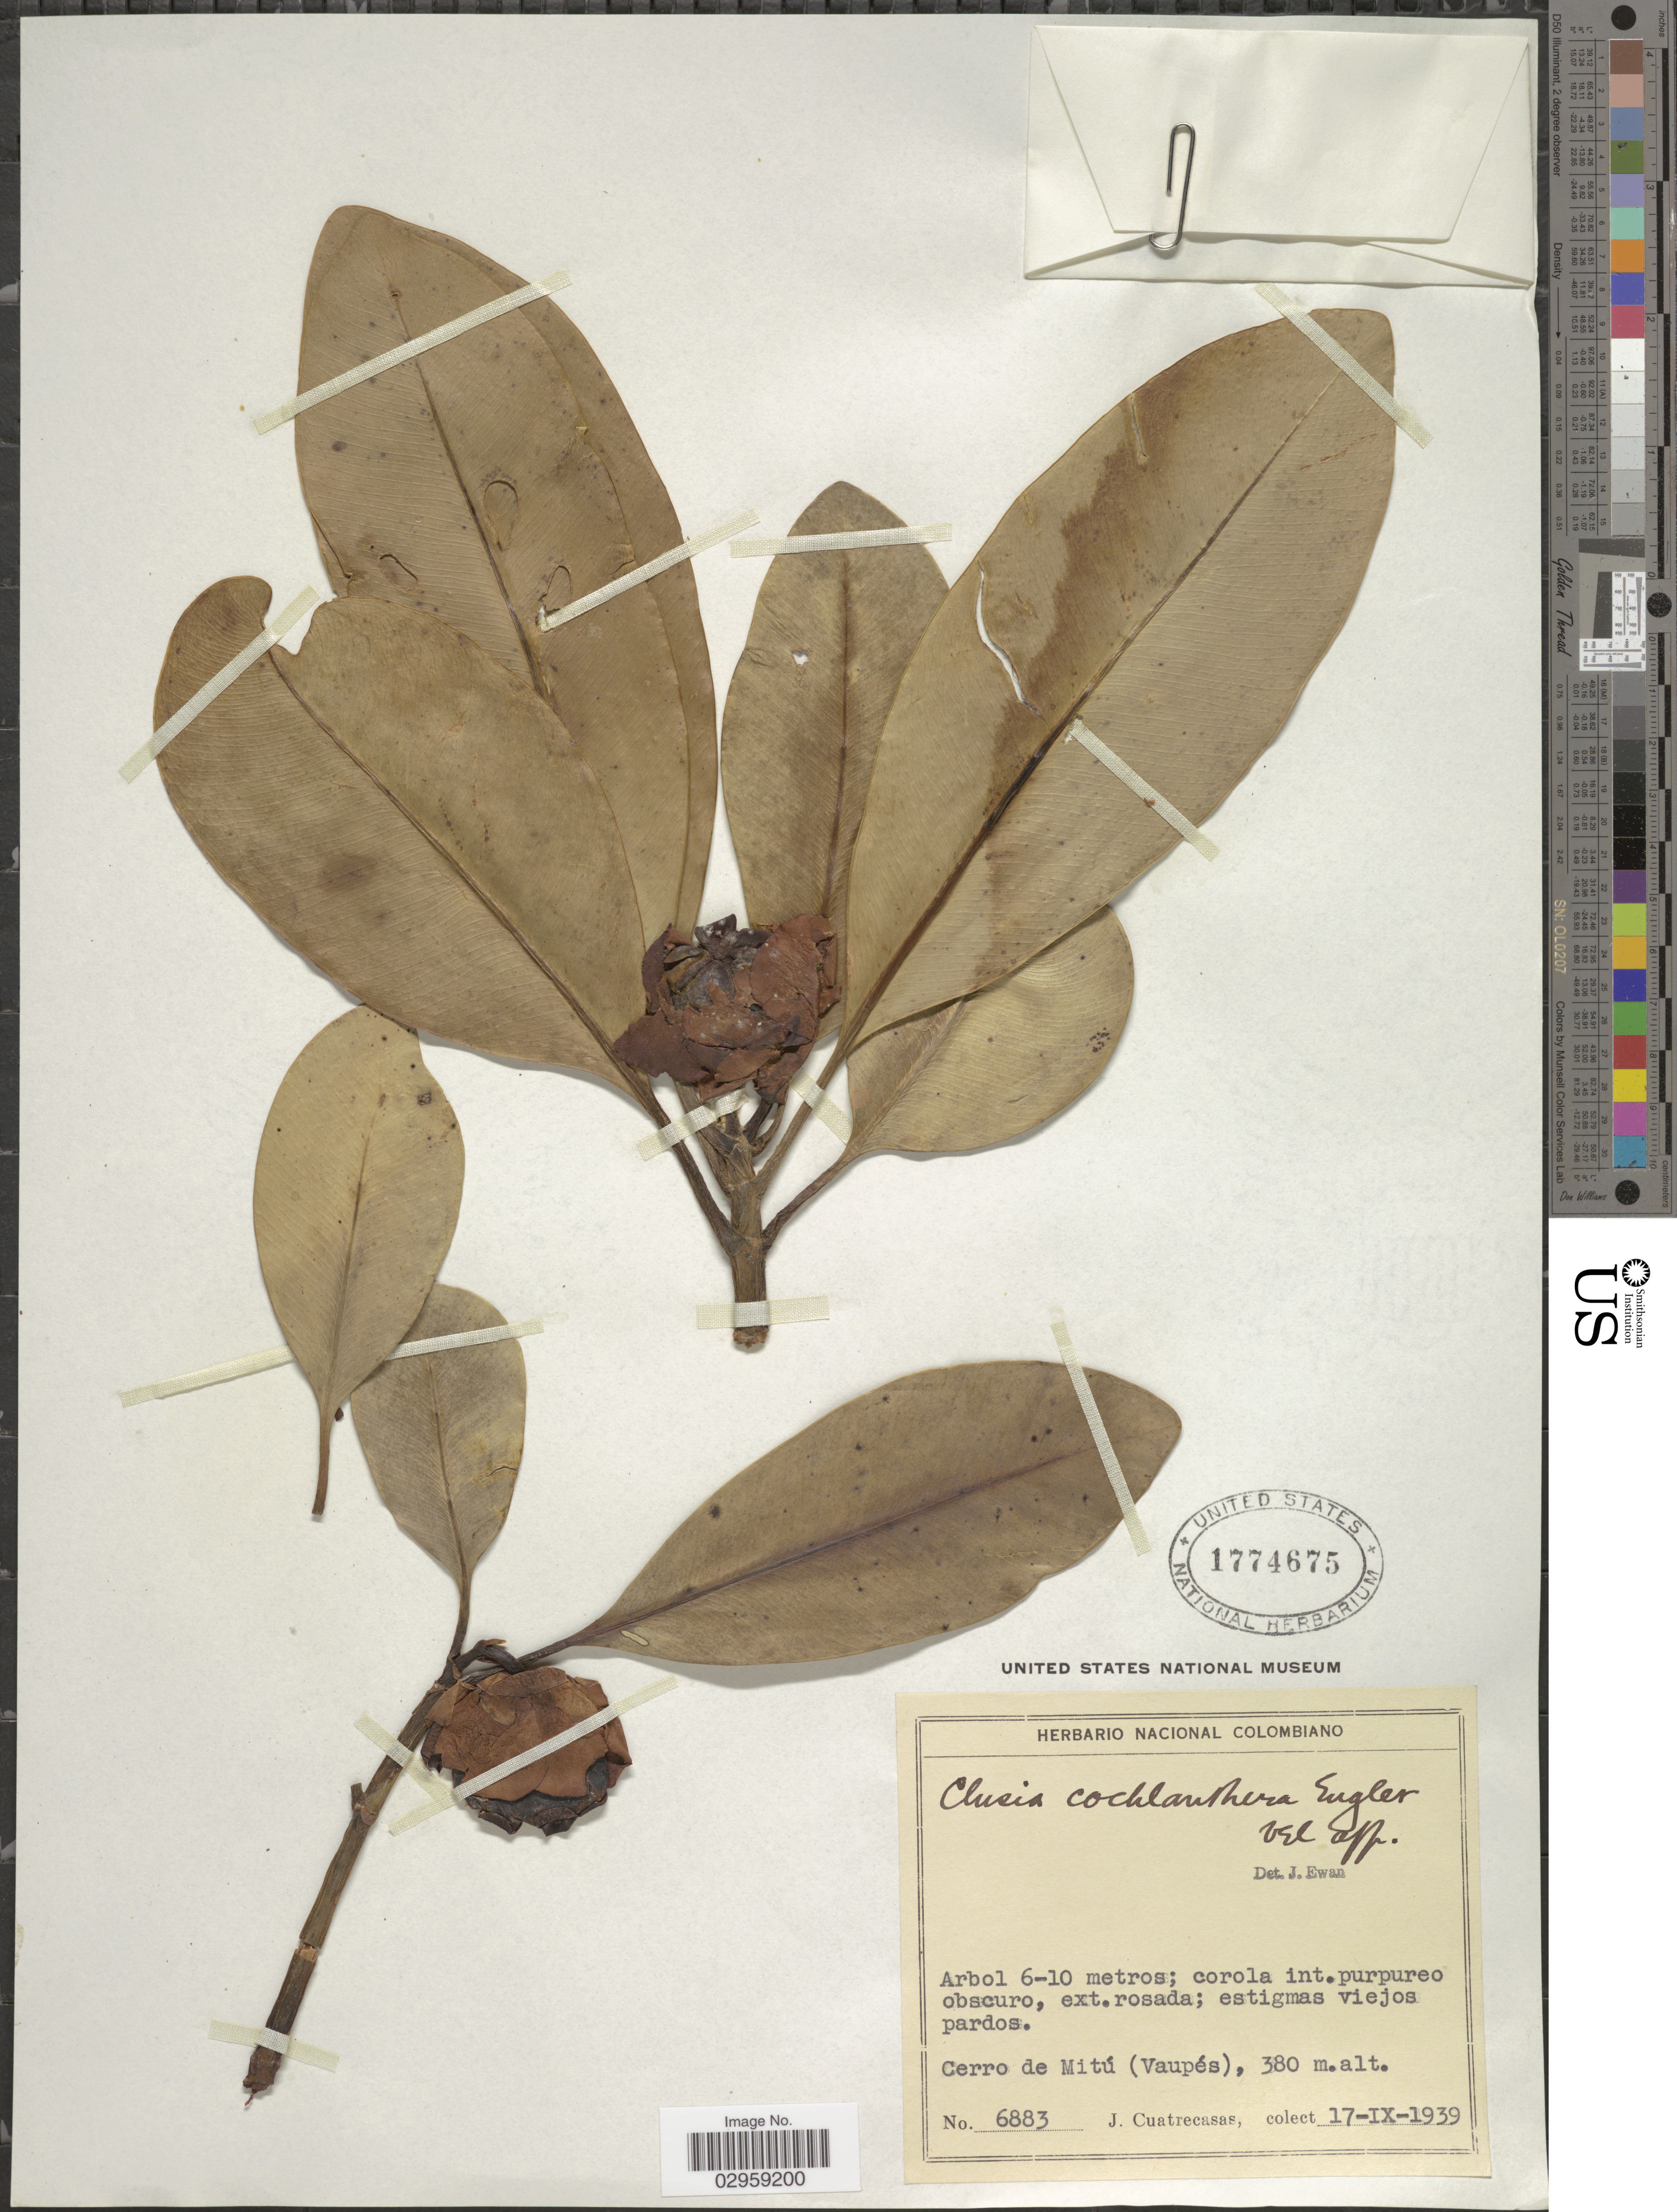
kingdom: Plantae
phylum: Tracheophyta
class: Magnoliopsida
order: Malpighiales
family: Clusiaceae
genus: Clusia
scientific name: Clusia cochlanthera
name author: Vesque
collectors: J. Cuatrecasas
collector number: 6883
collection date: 1939-09-17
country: Colombia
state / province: Vaupés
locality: Cerro de Mitú.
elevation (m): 380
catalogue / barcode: US 1774675